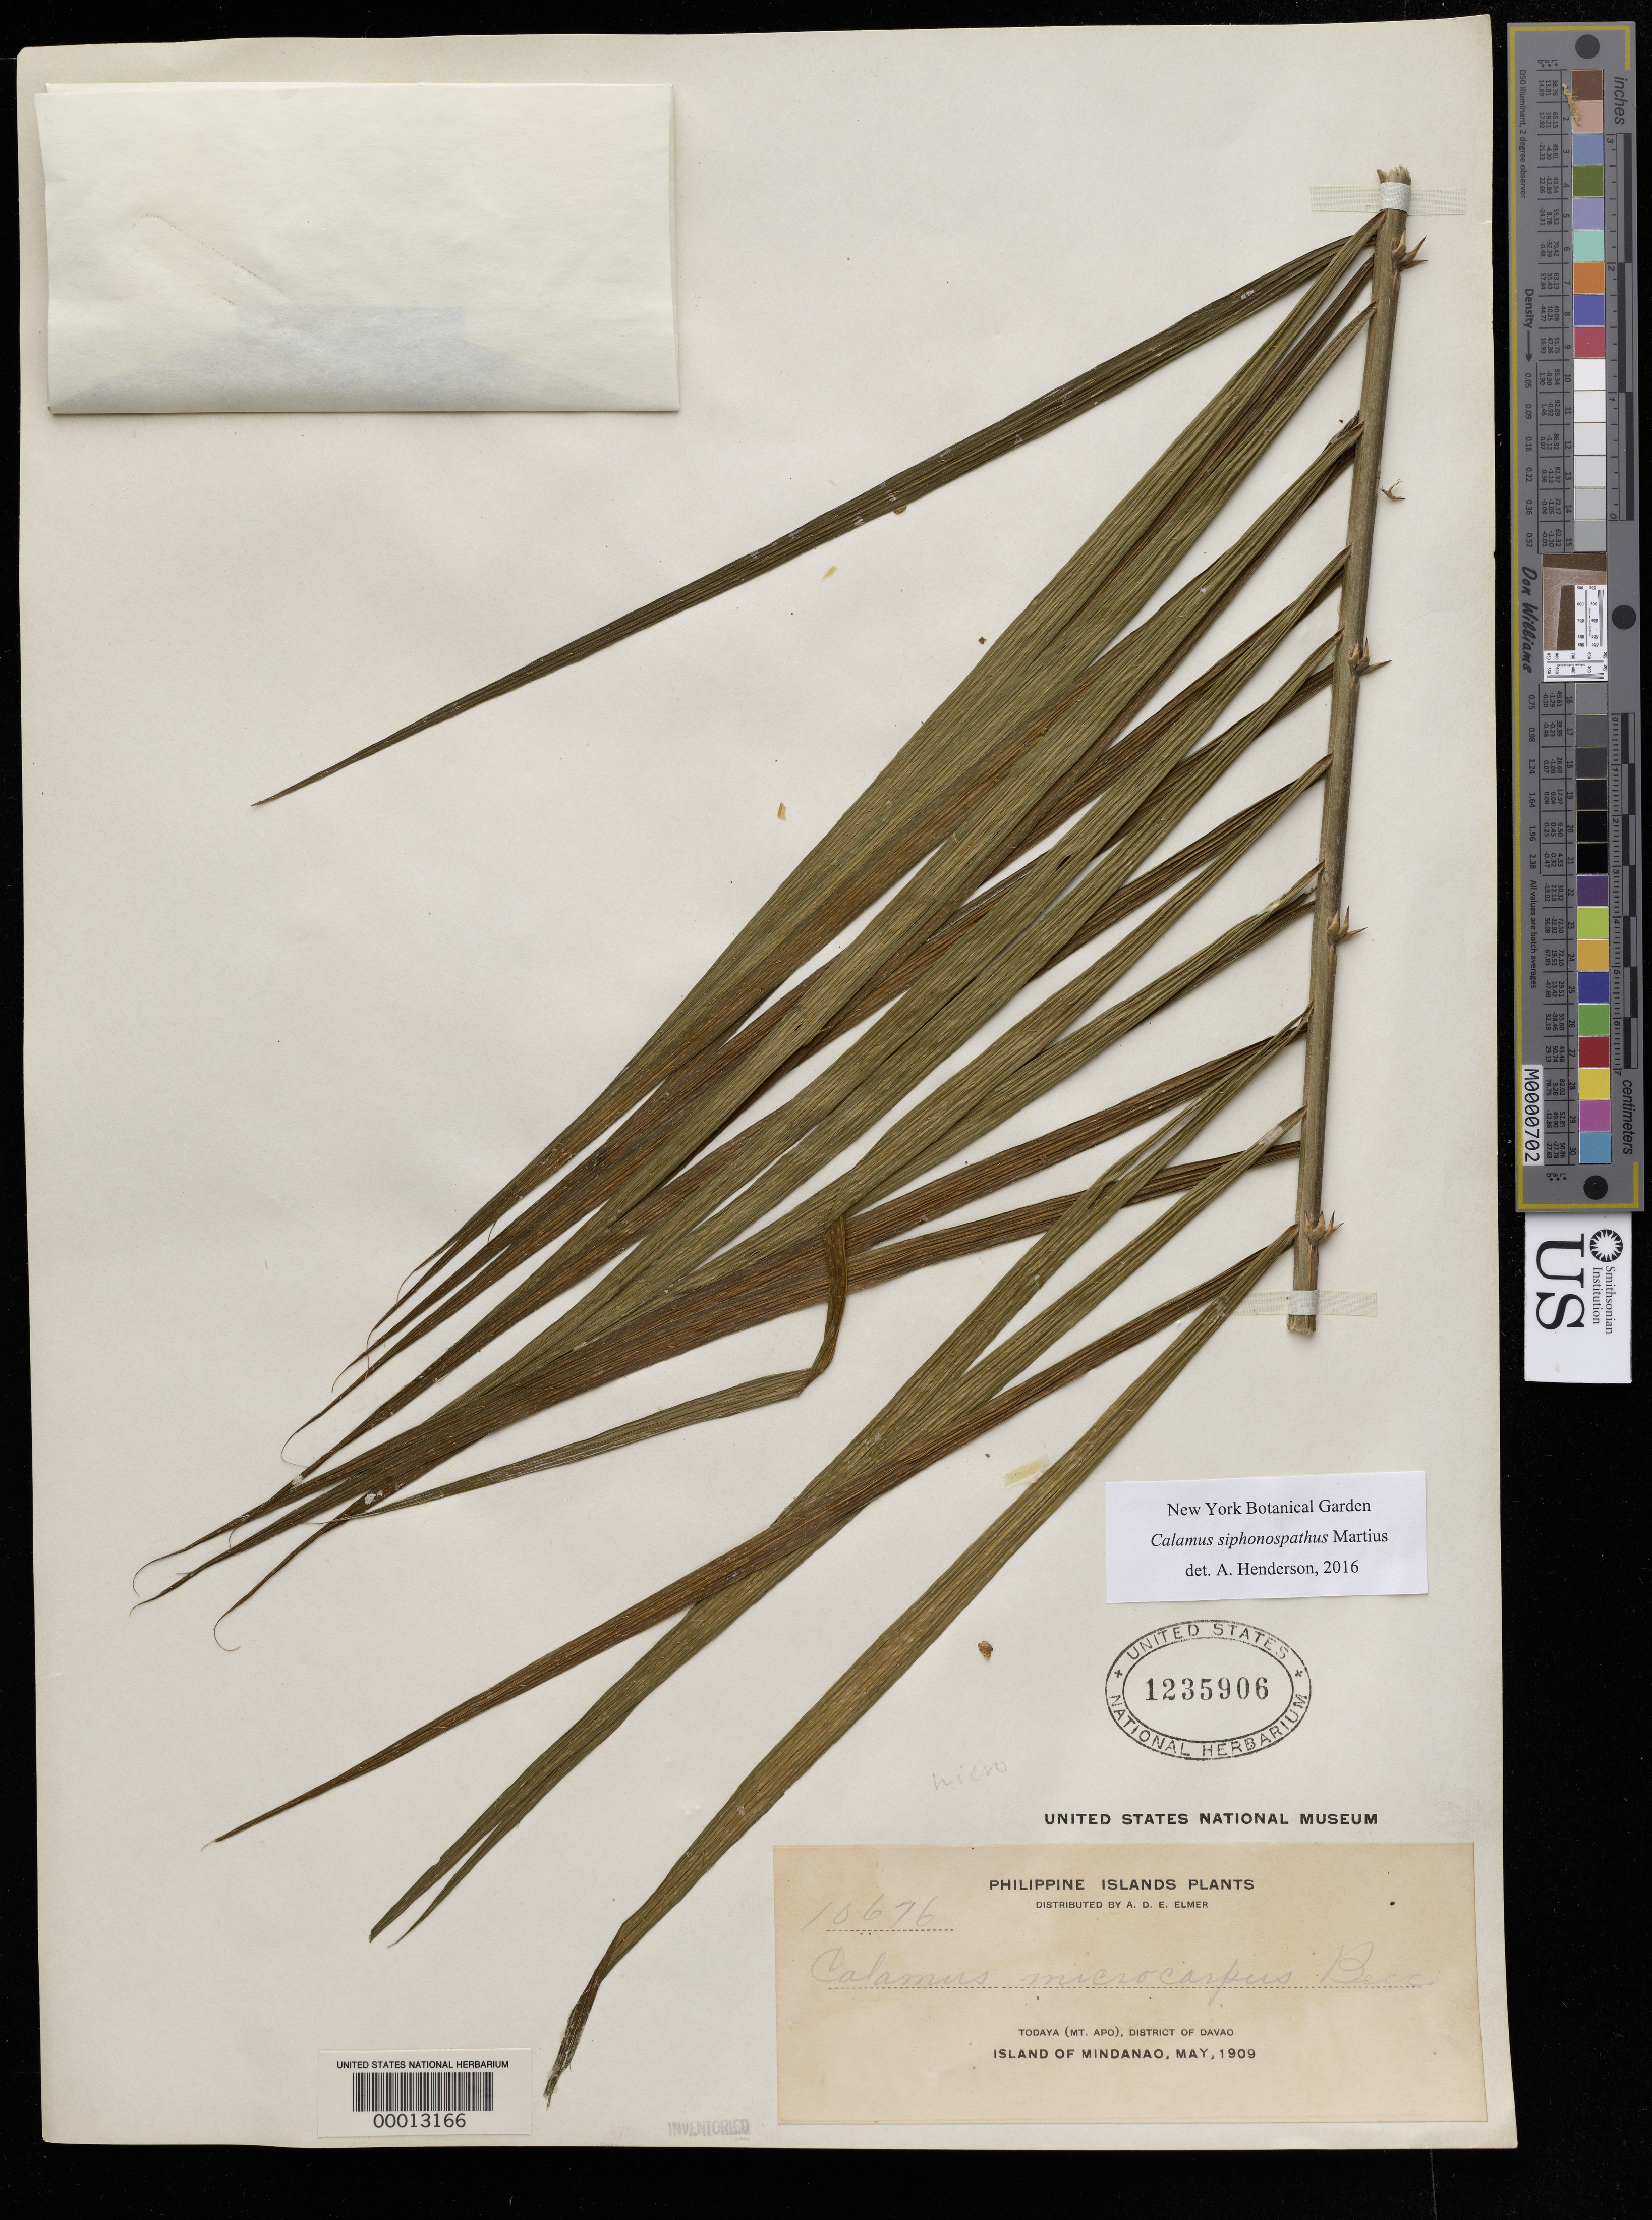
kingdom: Plantae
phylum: Tracheophyta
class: Liliopsida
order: Arecales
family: Arecaceae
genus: Calamus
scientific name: Calamus siphonospathus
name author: Martius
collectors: A. D. E. Elmer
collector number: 10676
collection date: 1909-05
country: Philippines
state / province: Muslim Mindanao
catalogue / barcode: US 1235906